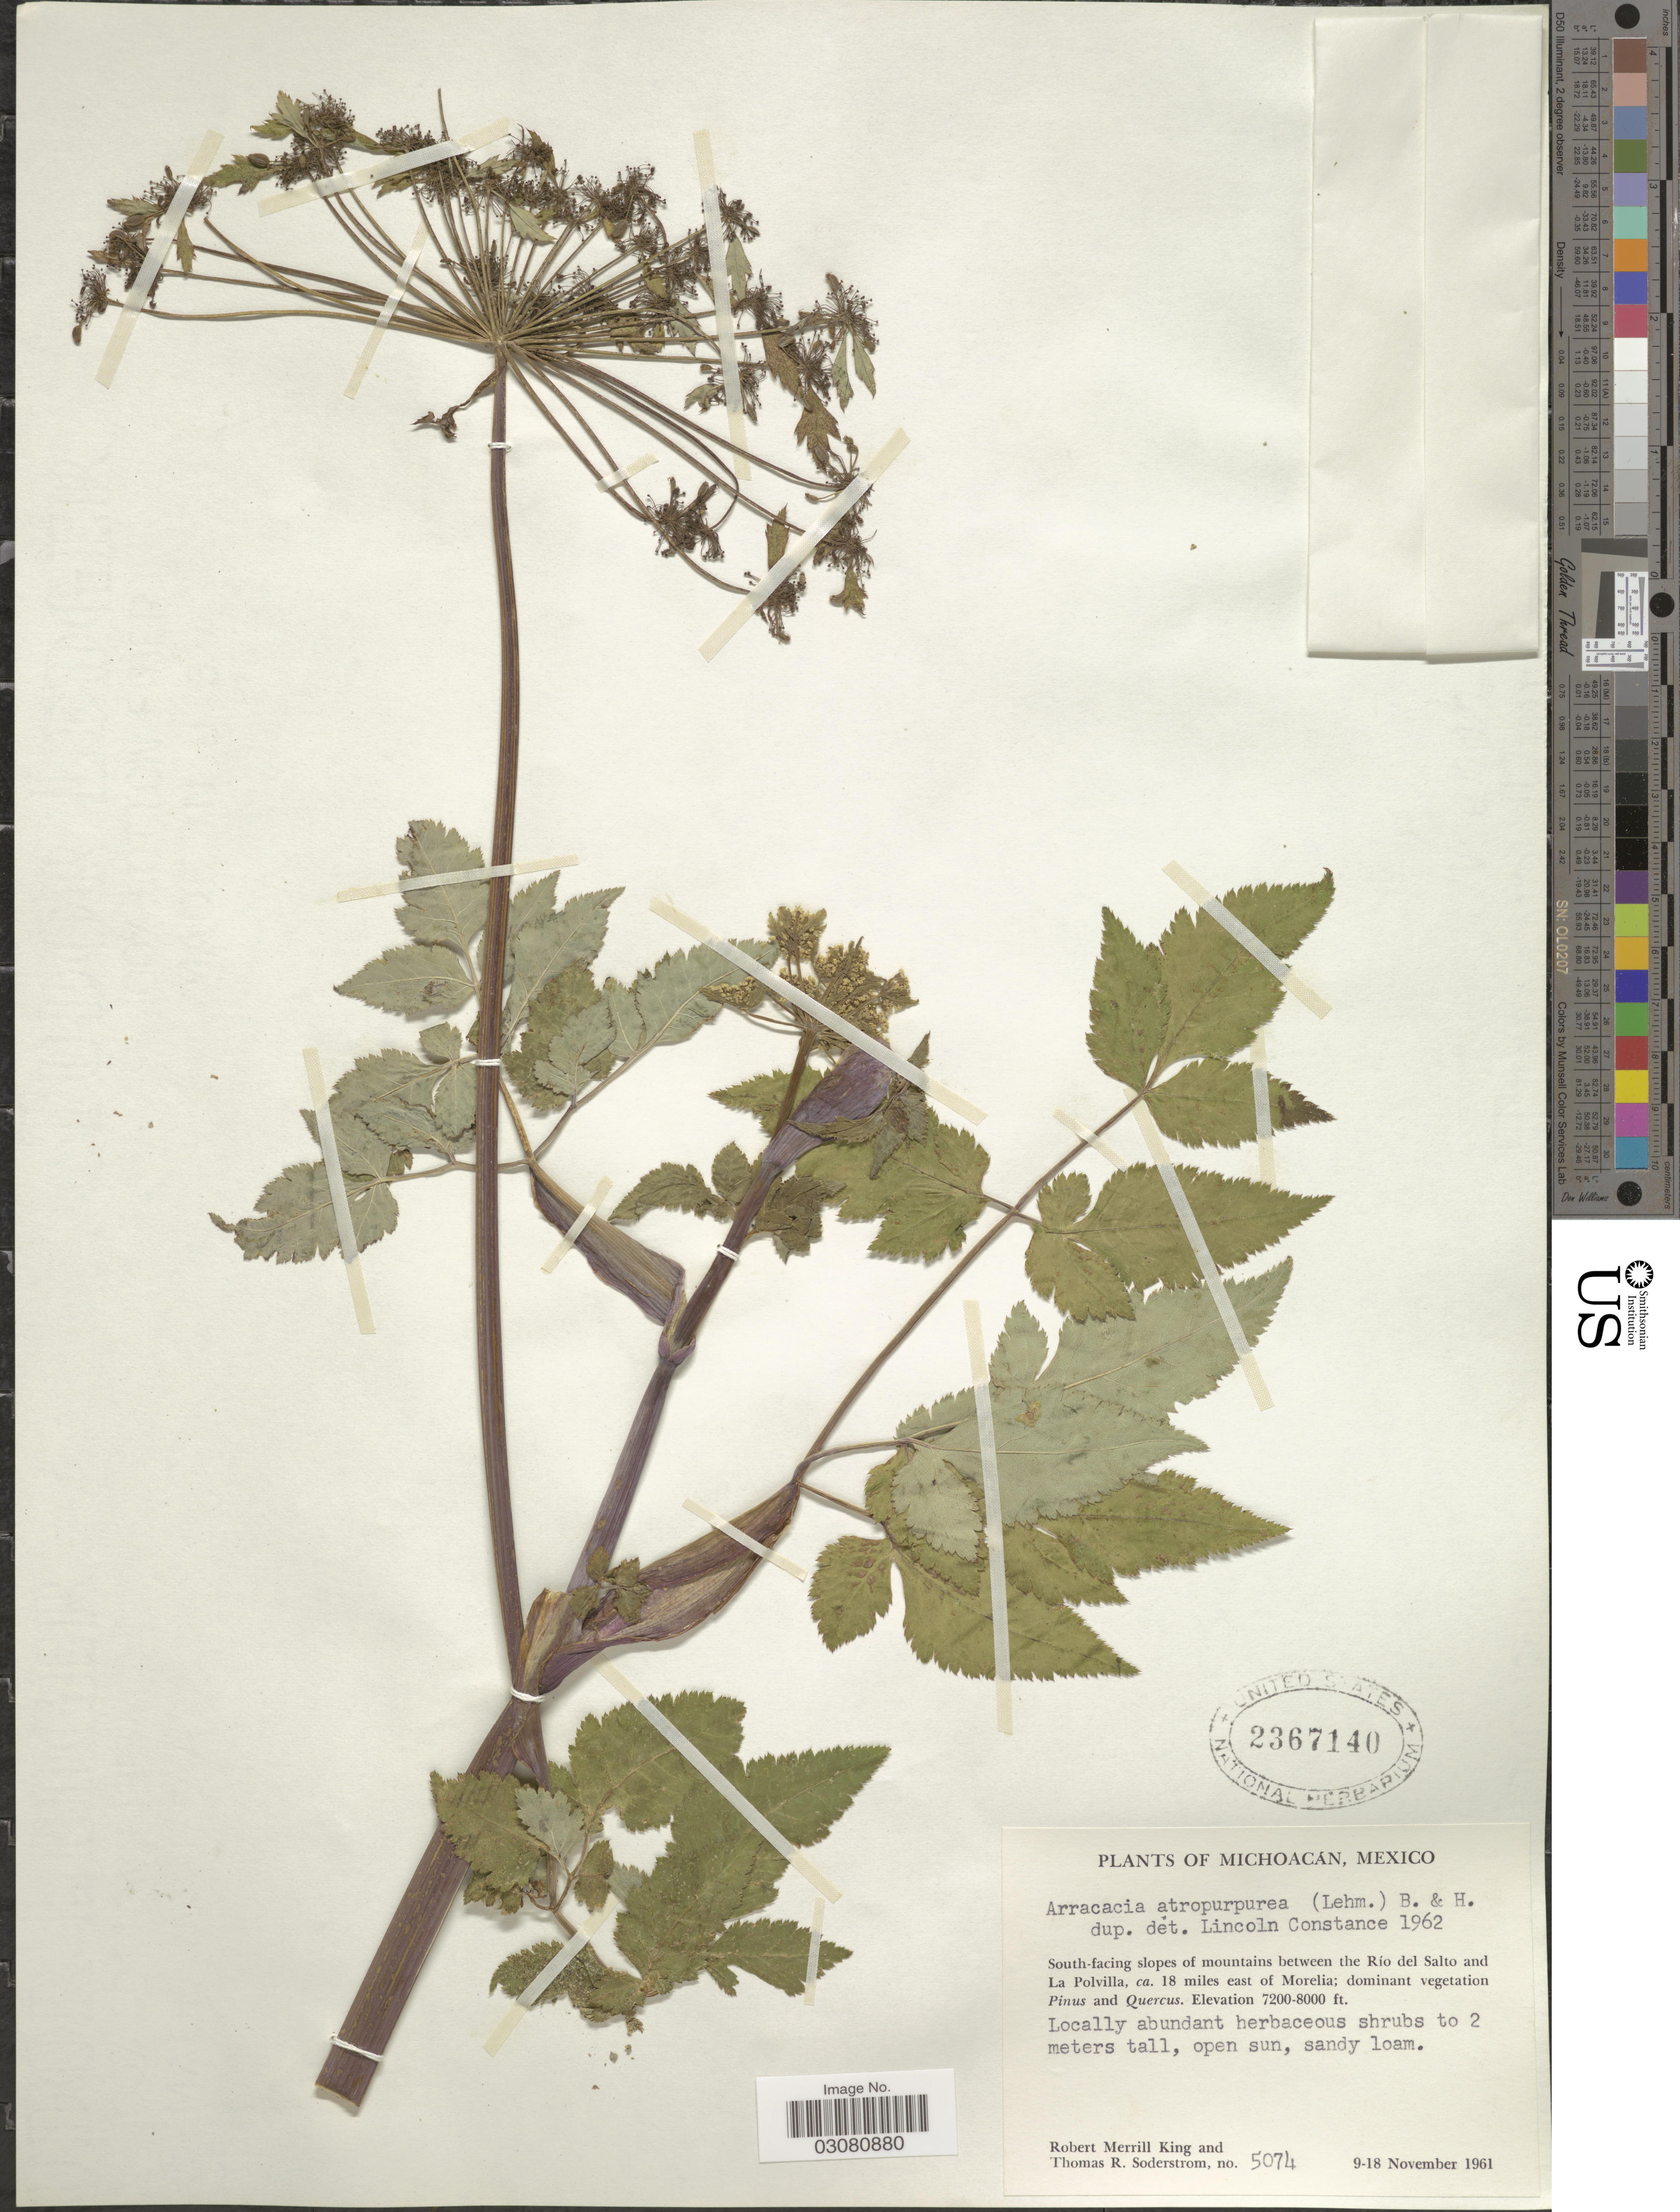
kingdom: Plantae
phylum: Tracheophyta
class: Magnoliopsida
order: Apiales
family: Apiaceae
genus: Arracacia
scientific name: Arracacia atropurpurea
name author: (Lehm.) Benth. & Hook. f. ex Hemsl.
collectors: R. M. King & T. R. Soderstrom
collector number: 5074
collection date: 1961-11-09/1961-11-18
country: Mexico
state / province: Michoacán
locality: South-facing slopes of mountains between the Río del Salto and La Polvilla, ca. 18 miles east of Morelia.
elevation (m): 2195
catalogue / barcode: US 2367140